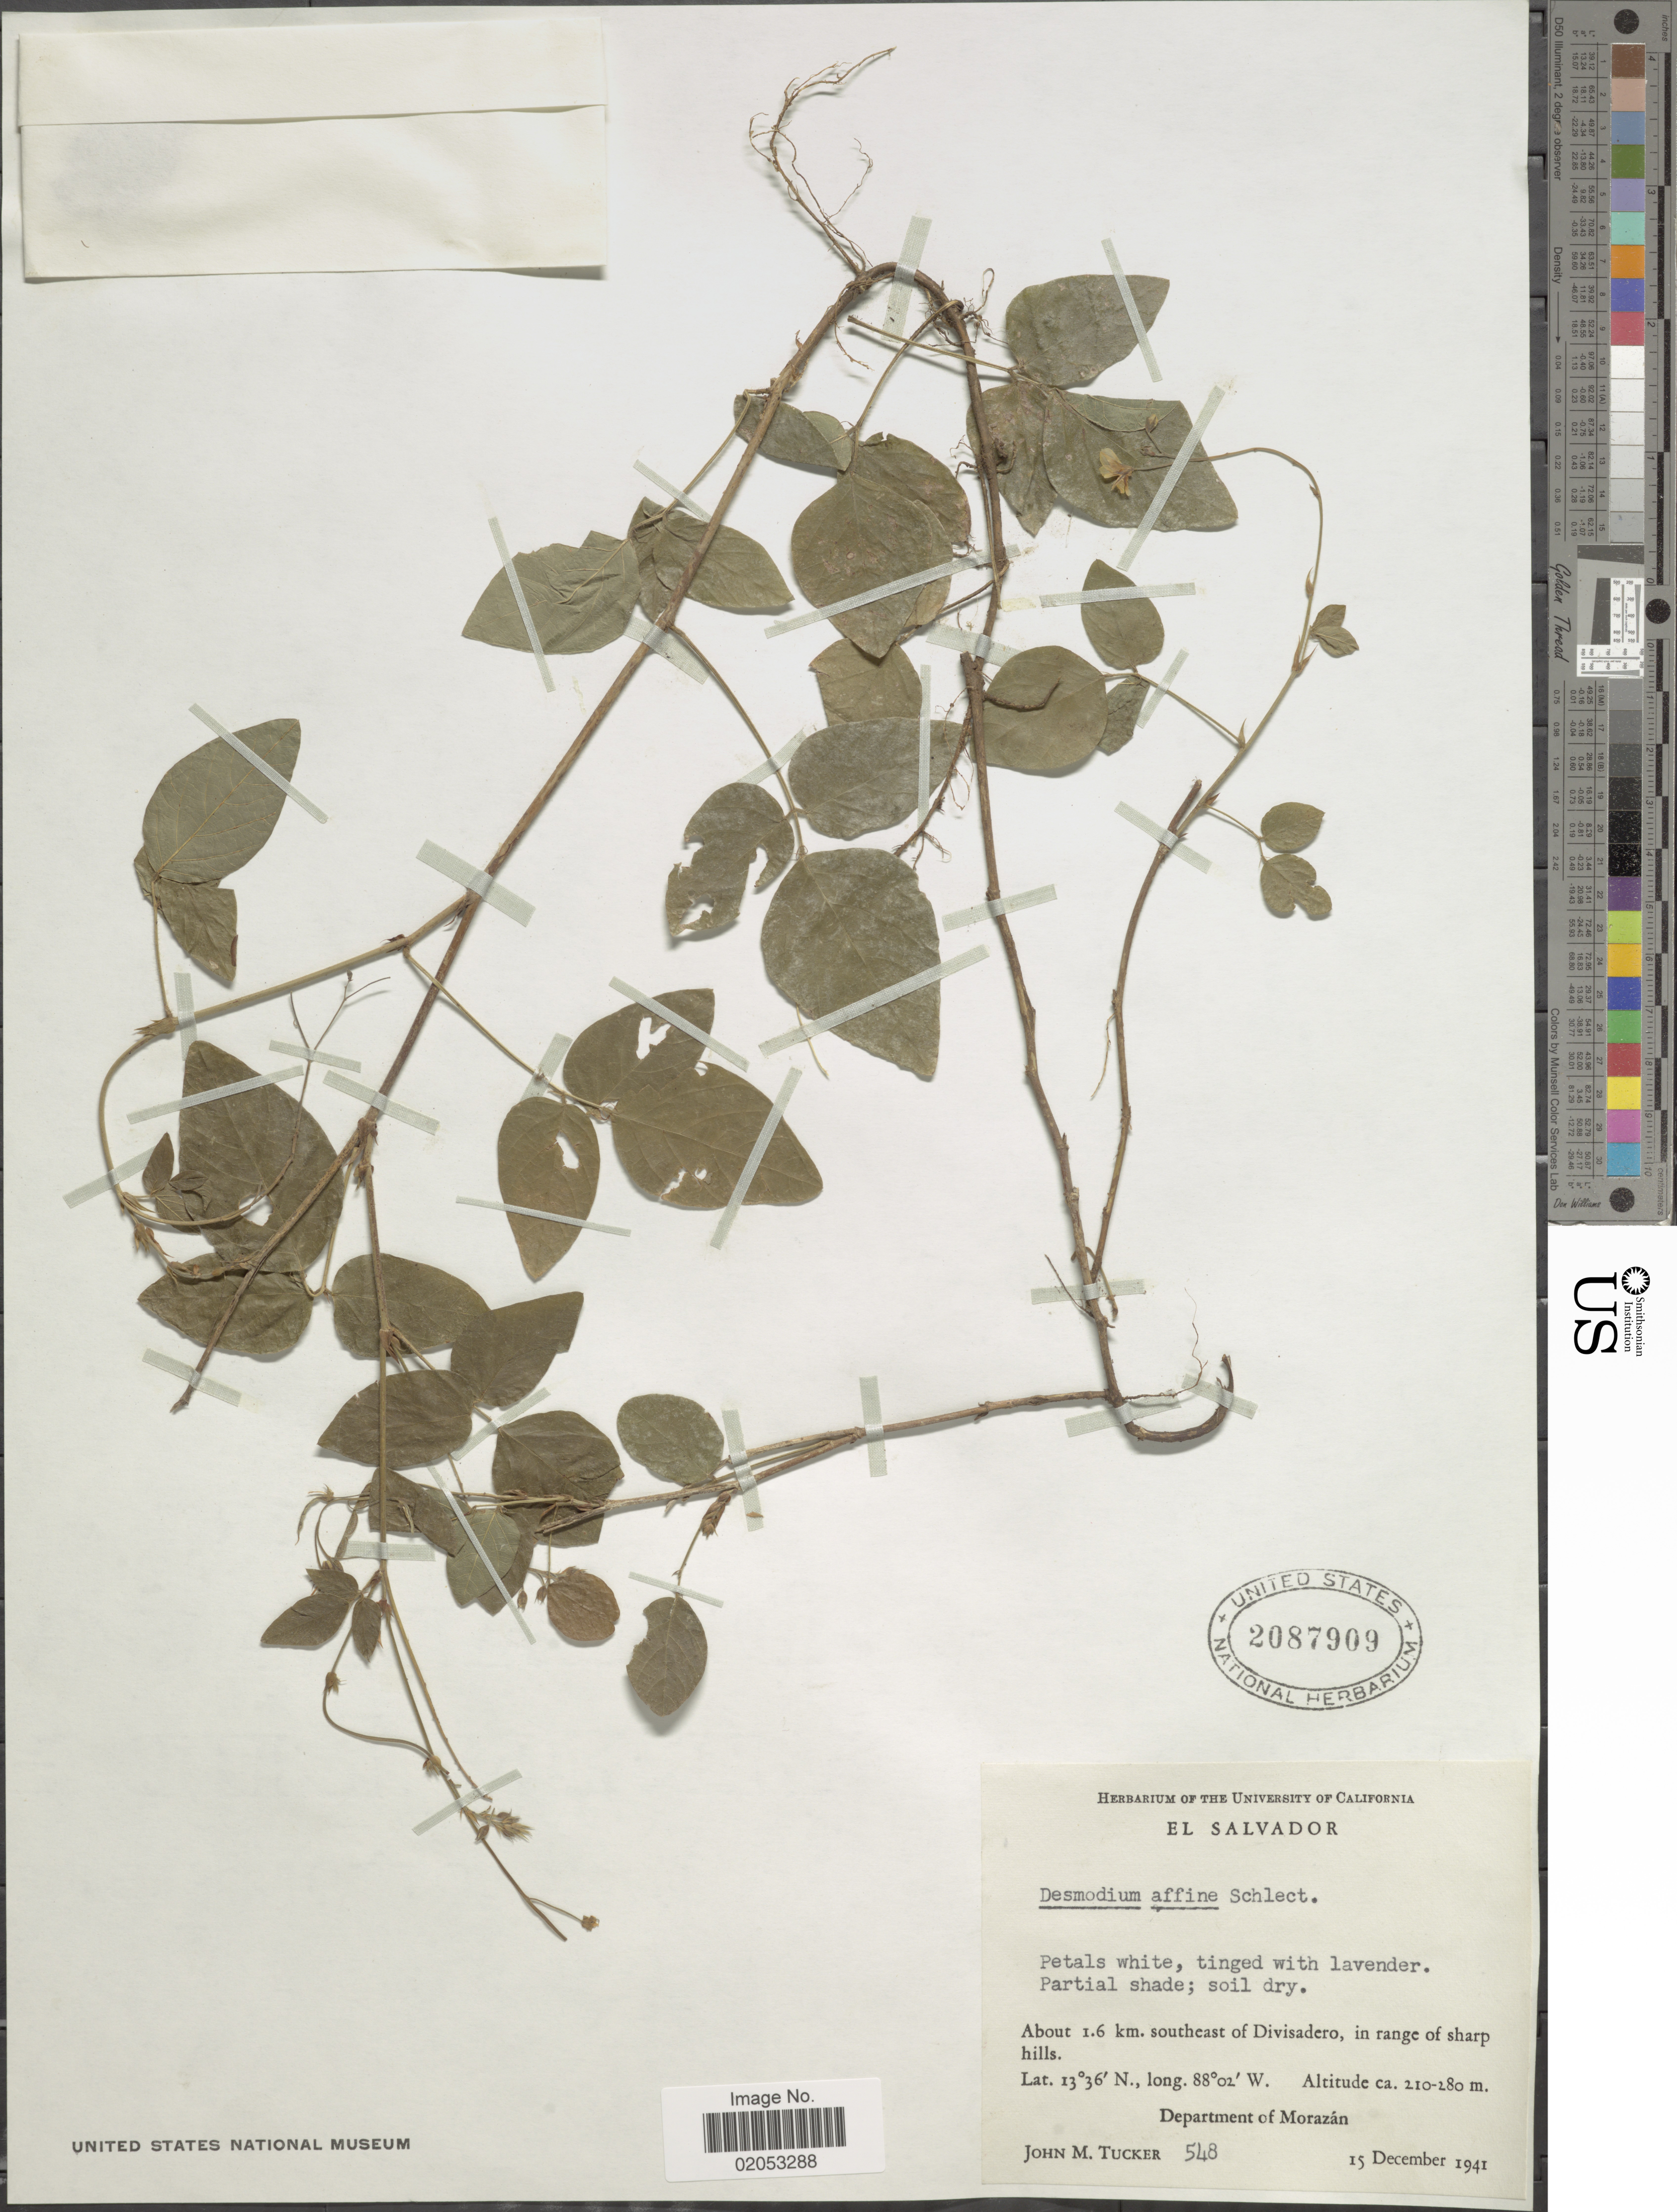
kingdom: Plantae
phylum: Tracheophyta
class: Magnoliopsida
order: Fabales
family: Fabaceae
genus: Desmodium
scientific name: Desmodium affine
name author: Schltdl.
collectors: J. M. Tucker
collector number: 548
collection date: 1941-12-15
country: El Salvador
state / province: Morazan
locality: About 1.6 km southeast of Divisadero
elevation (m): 210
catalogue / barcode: US 2087909